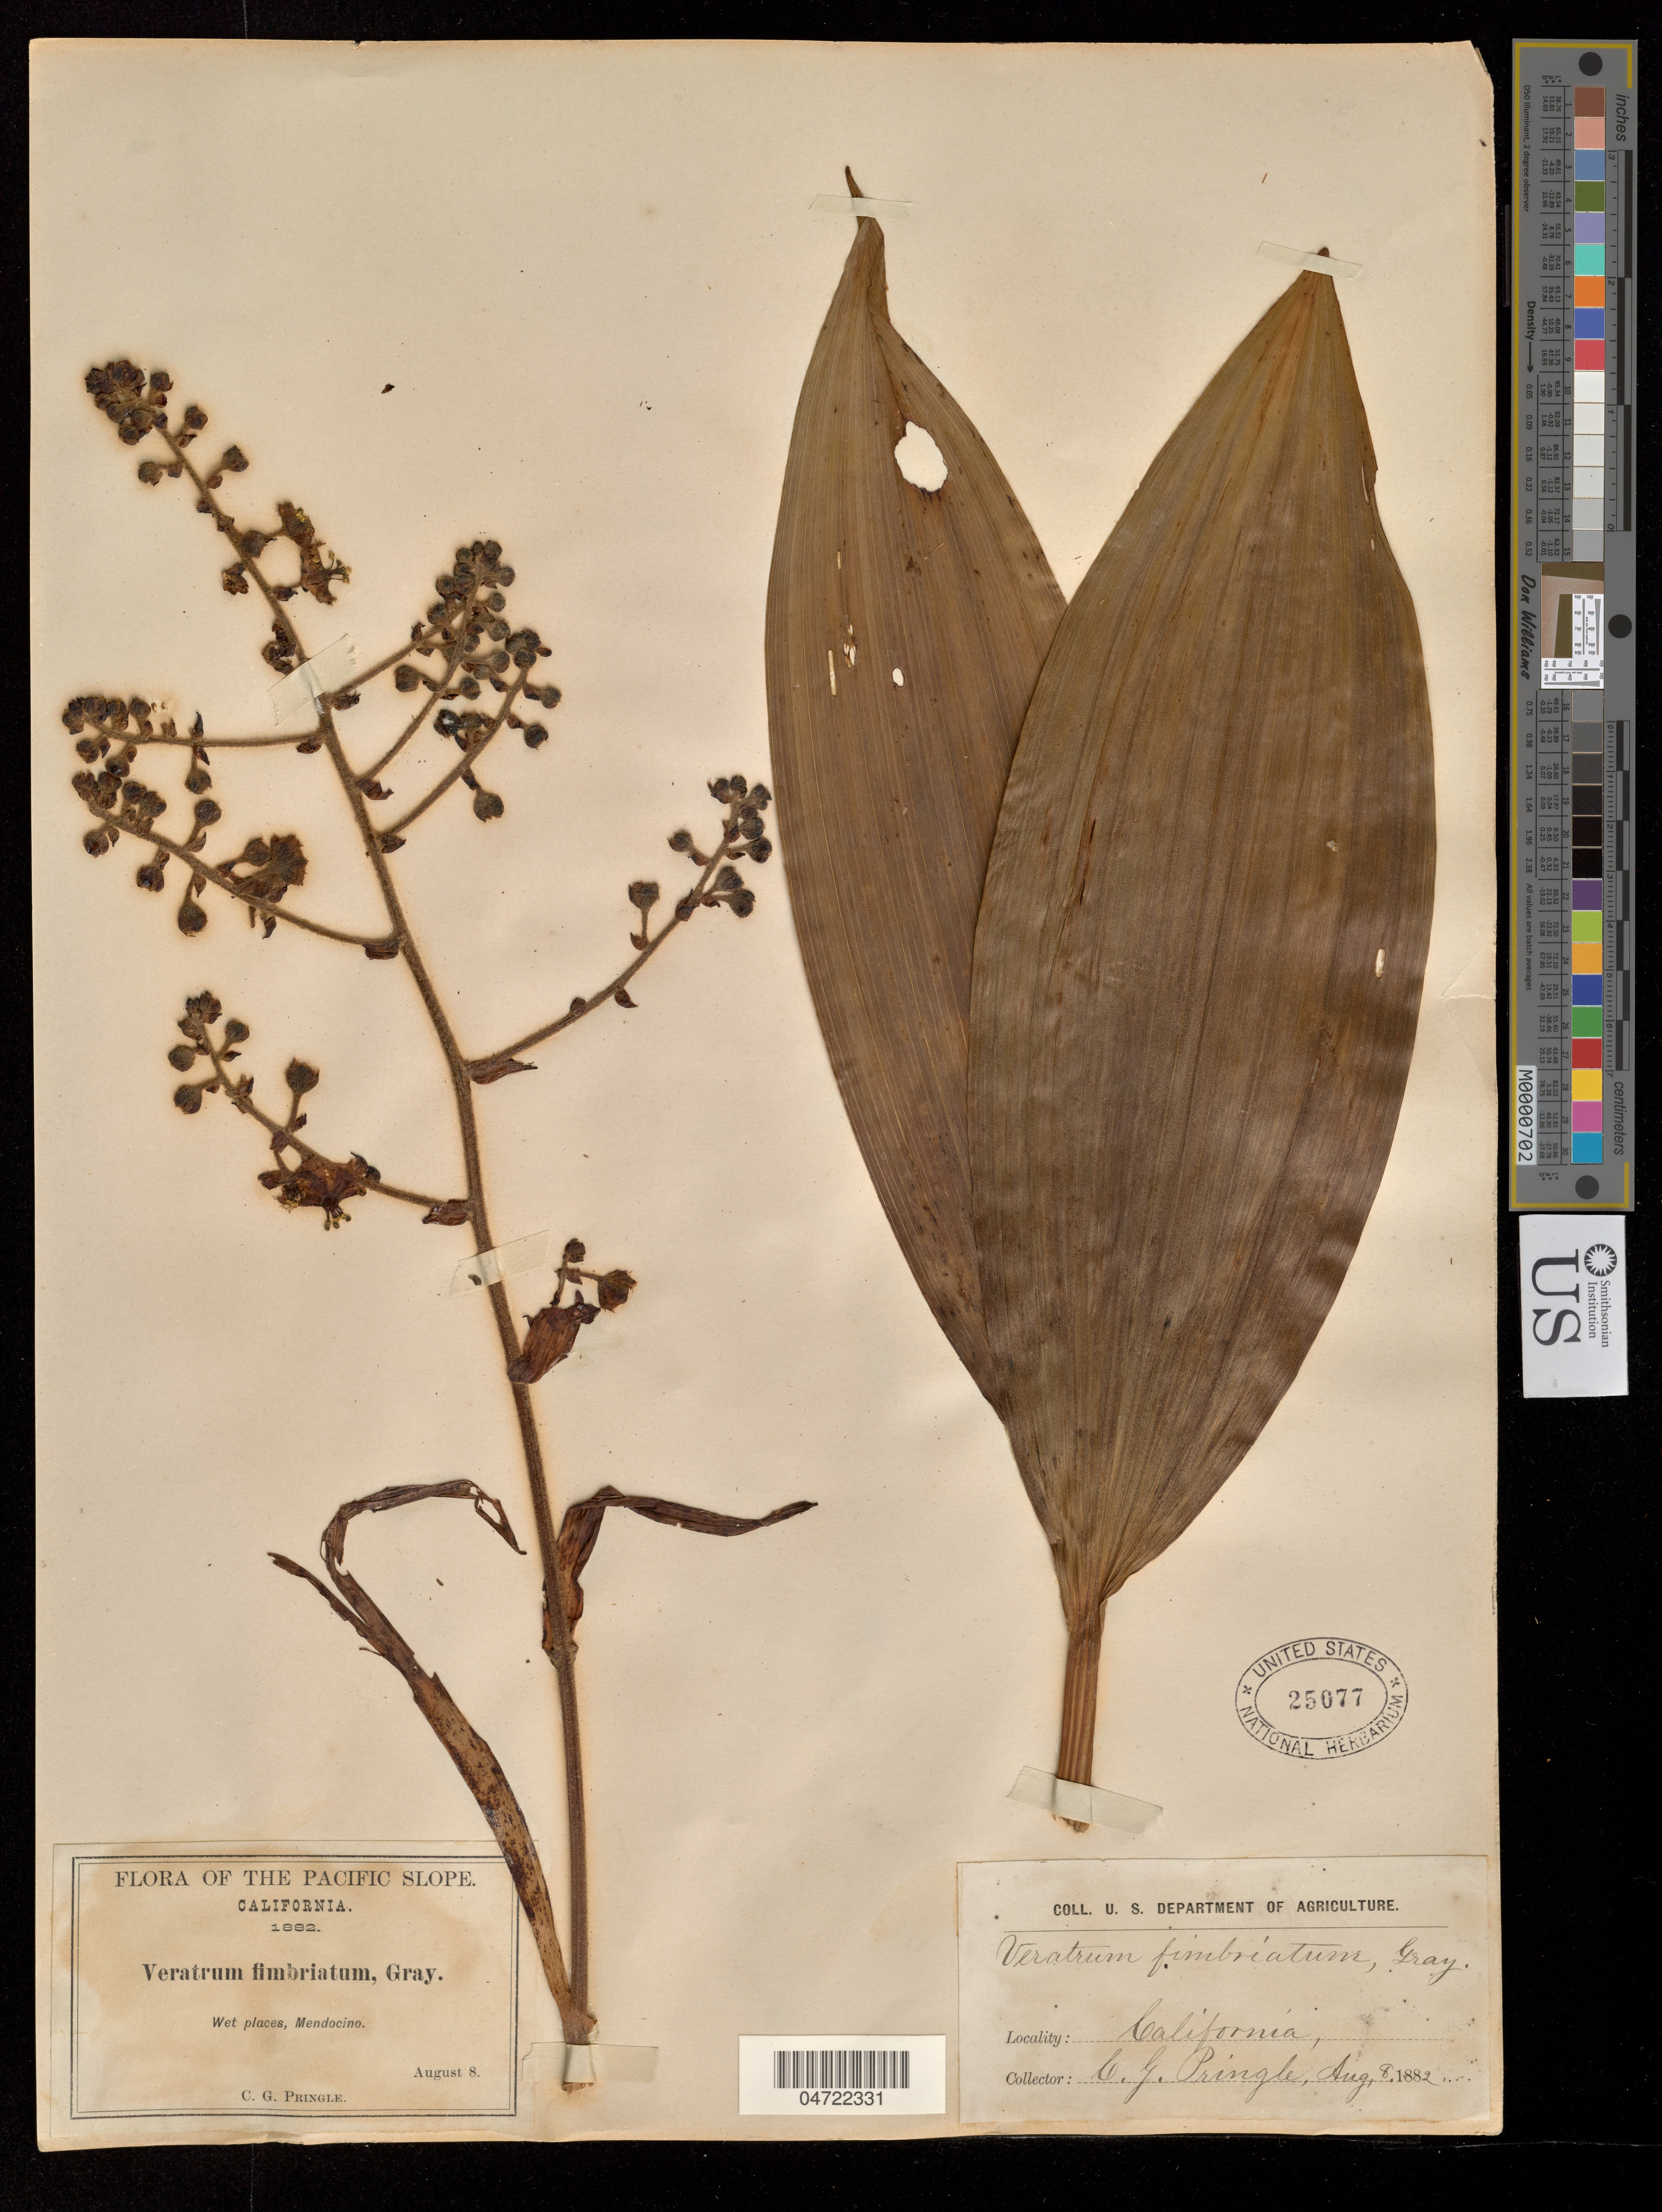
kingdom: Plantae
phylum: Tracheophyta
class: Liliopsida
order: Liliales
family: Melanthiaceae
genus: Veratrum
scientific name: Veratrum fimbriatum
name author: A. Gray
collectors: C. G. Pringle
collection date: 1882-08-08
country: United States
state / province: California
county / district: Mendocino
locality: The Pacific Slope. Mendocino.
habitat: Wet places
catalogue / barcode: US 25077